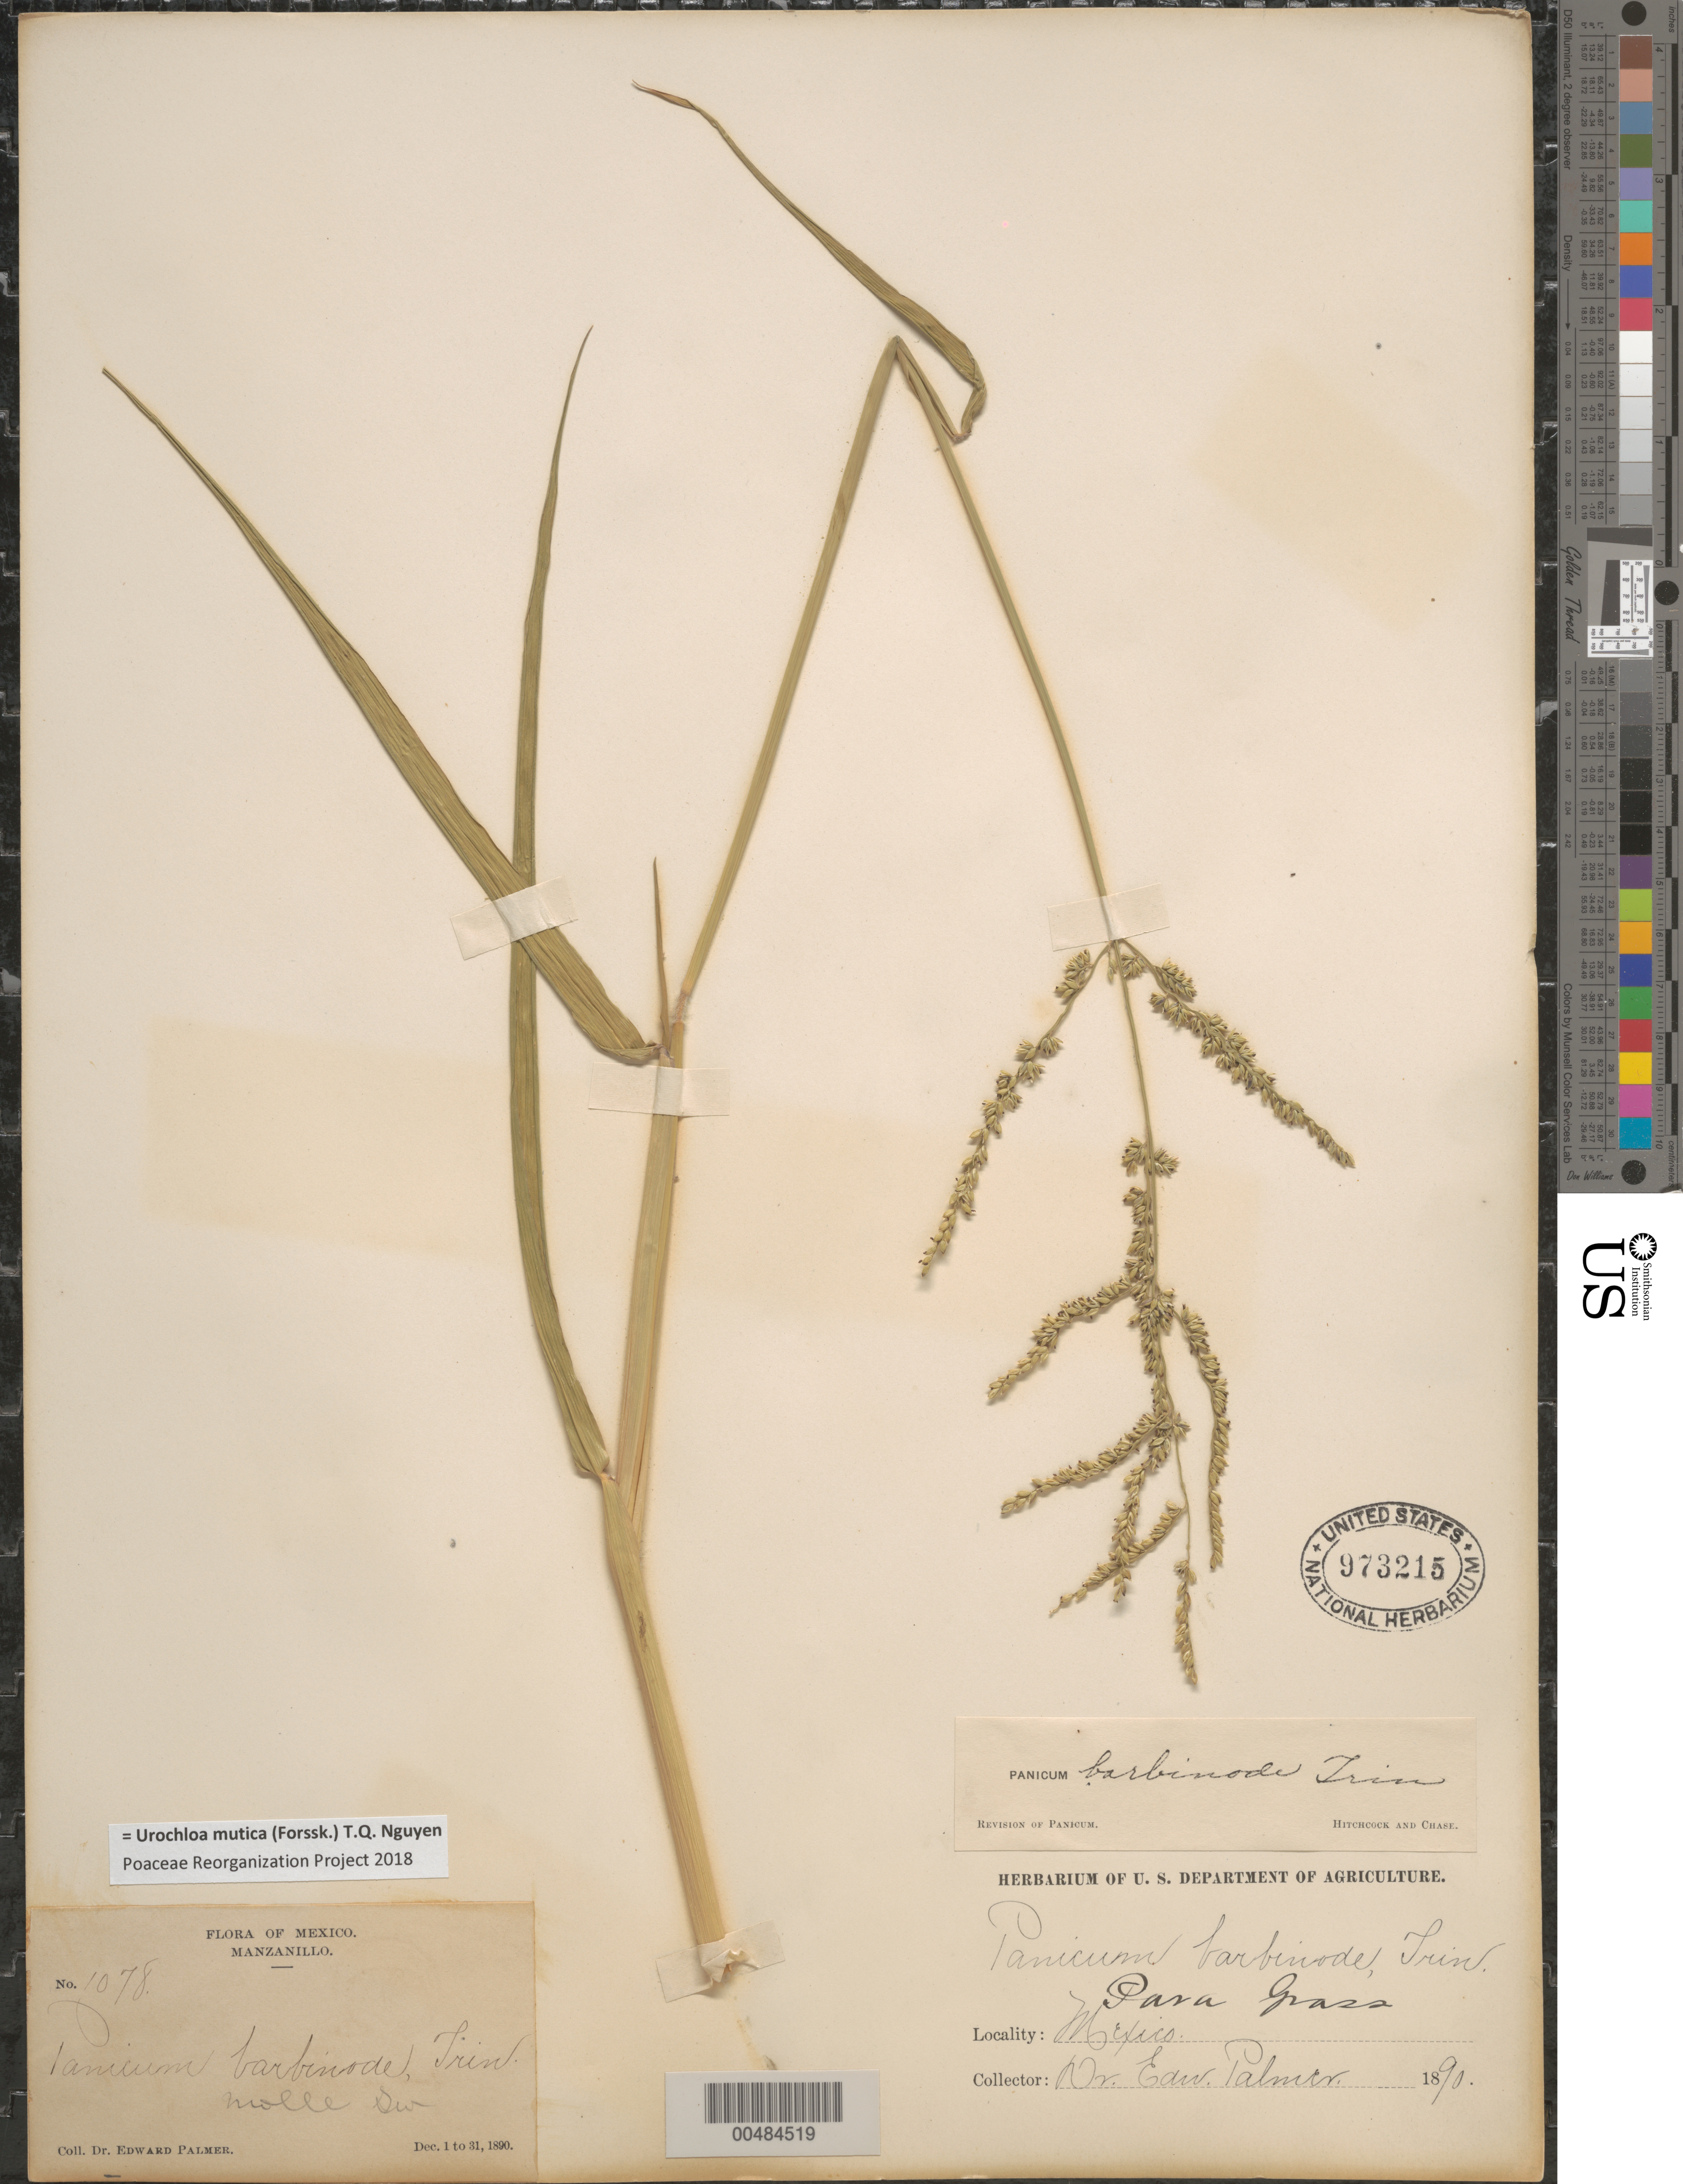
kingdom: Plantae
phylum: Tracheophyta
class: Liliopsida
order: Poales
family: Poaceae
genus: Brachiaria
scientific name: Brachiaria mutica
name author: (Forssk.) Stapf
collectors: E. Palmer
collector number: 1078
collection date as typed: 1 Dec 1890 to 31 Dec 1890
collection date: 1890-12-01/1890-12-31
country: Mexico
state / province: Colima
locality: Manzanillo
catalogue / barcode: US 973215